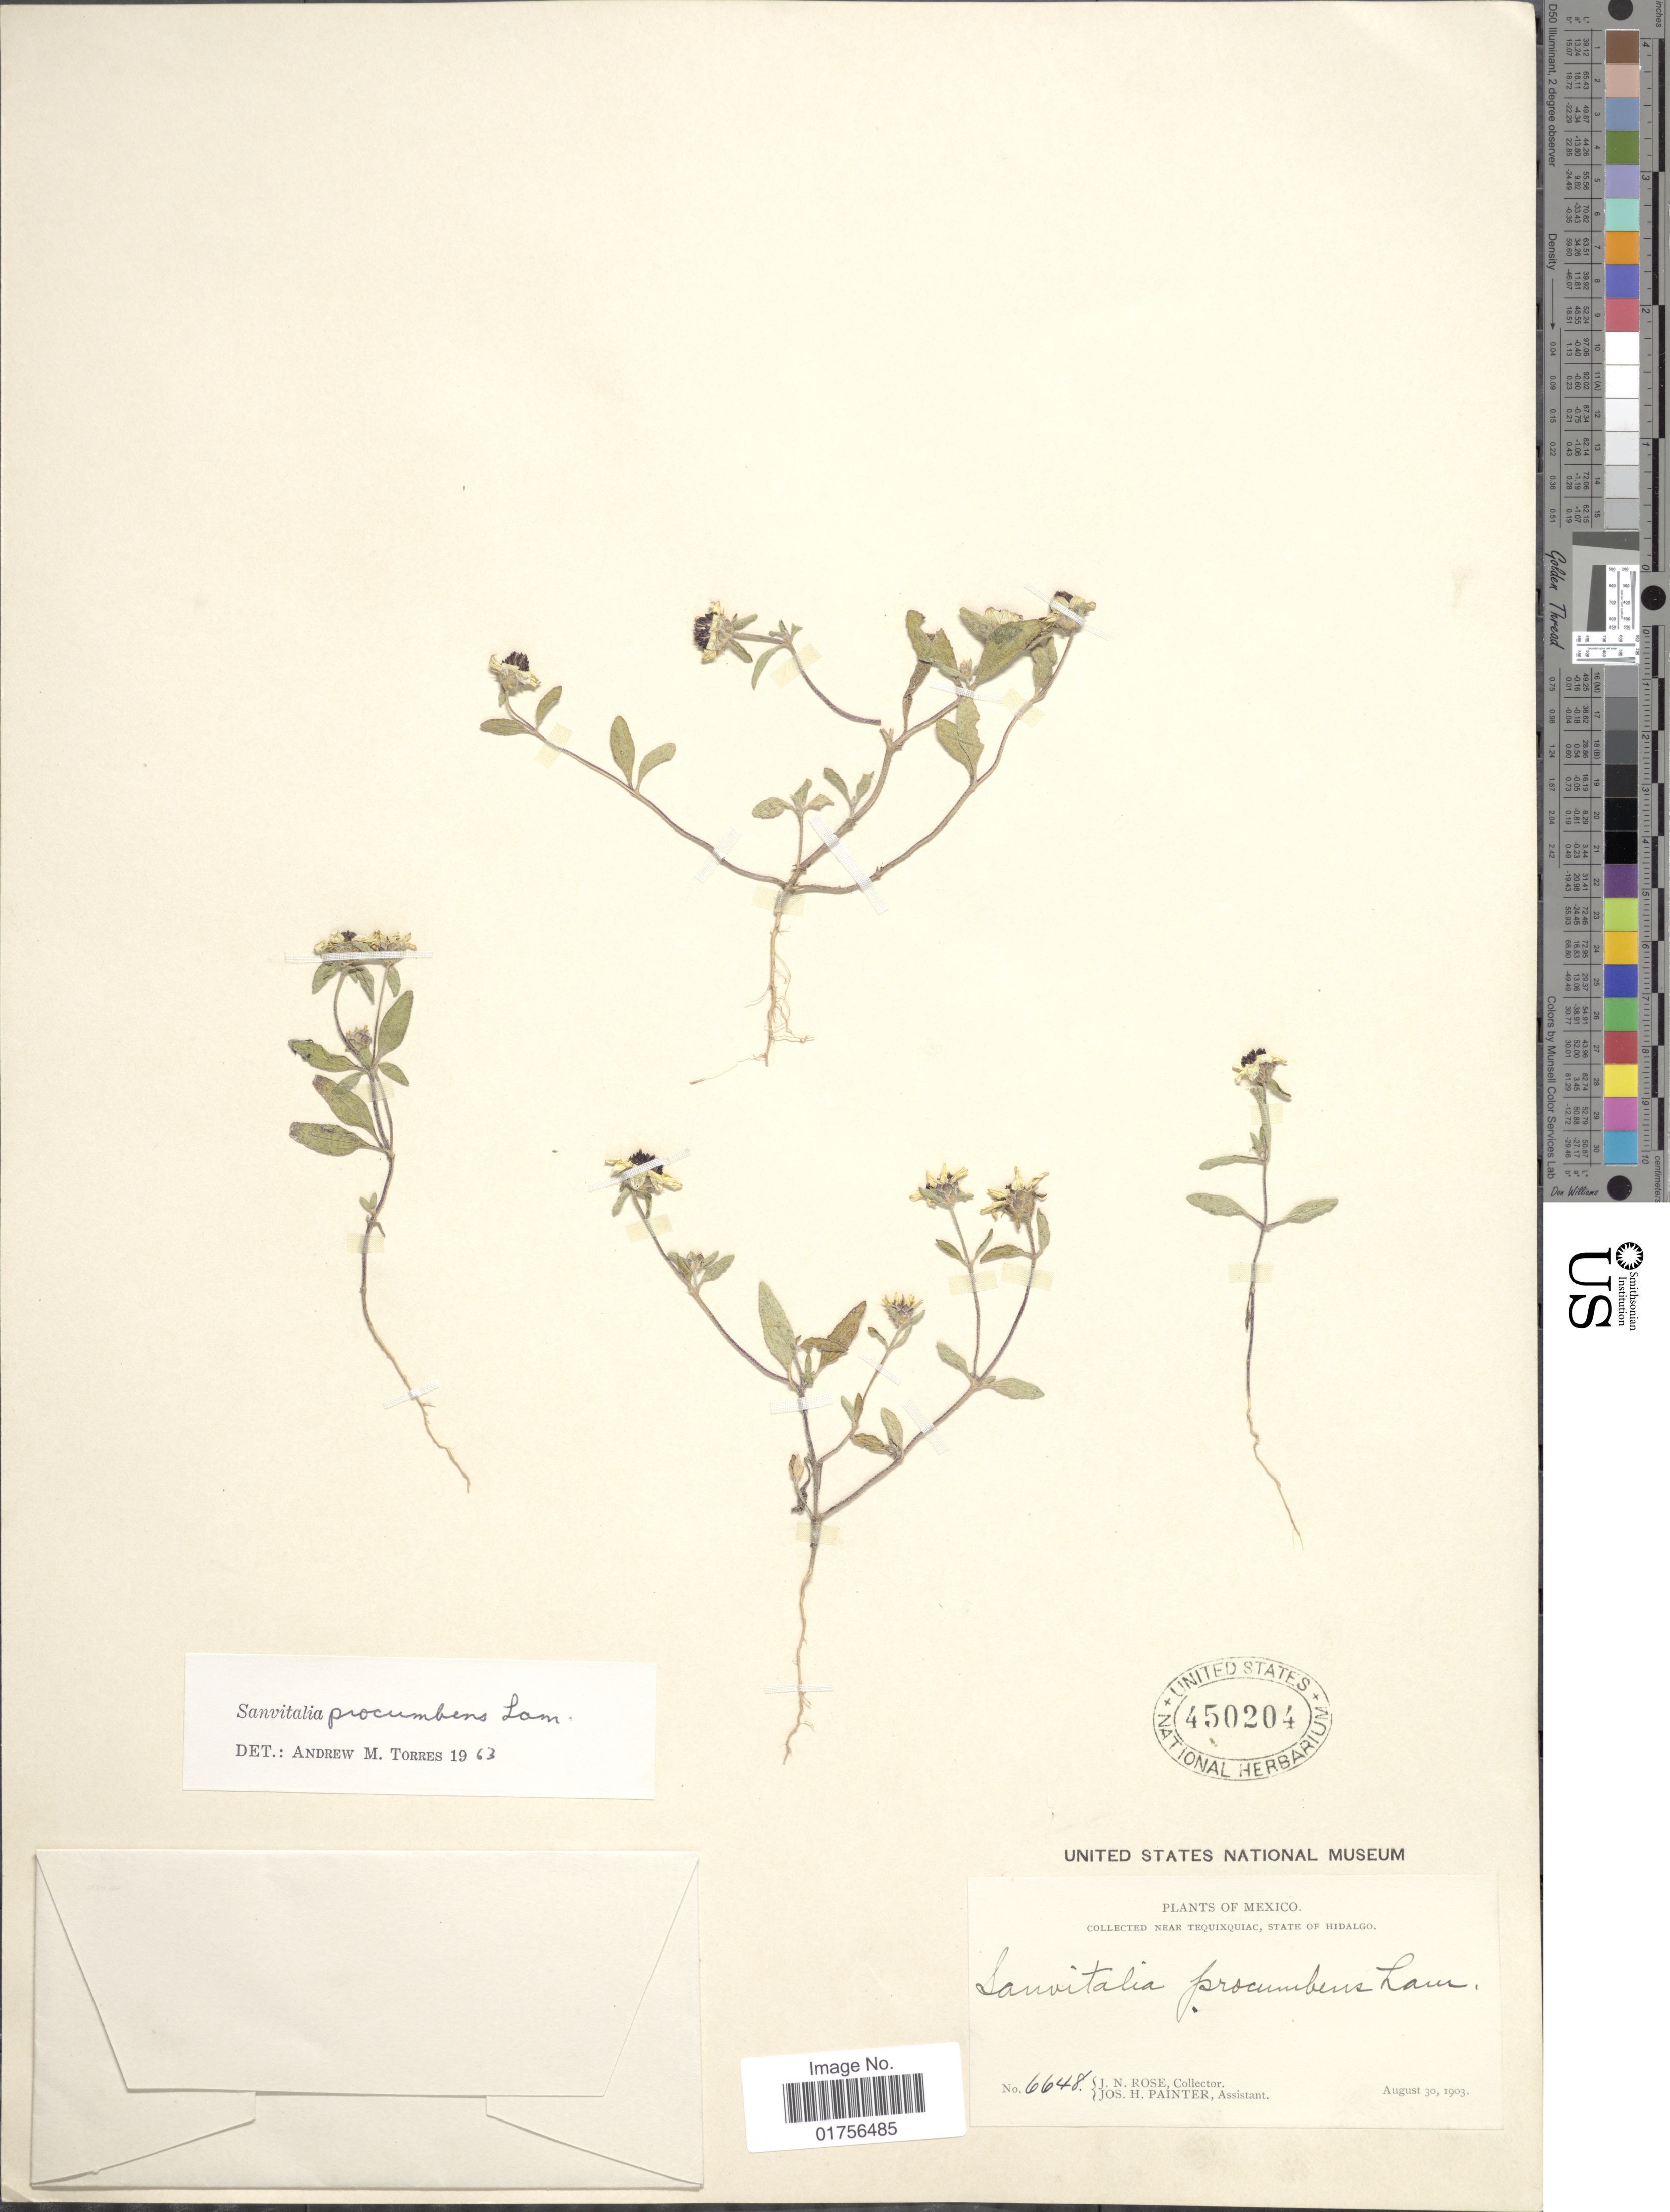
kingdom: Plantae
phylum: Tracheophyta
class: Magnoliopsida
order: Asterales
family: Asteraceae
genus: Sanvitalia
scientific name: Sanvitalia procumbens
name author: Lam.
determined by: Skibicki, Samuel V.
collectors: J. N. Rose & J. H. Painter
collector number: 6648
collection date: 1903-08-30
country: Mexico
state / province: Hidalgo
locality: Near Tequixquiac, State of Hidalgo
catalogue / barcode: US 450204